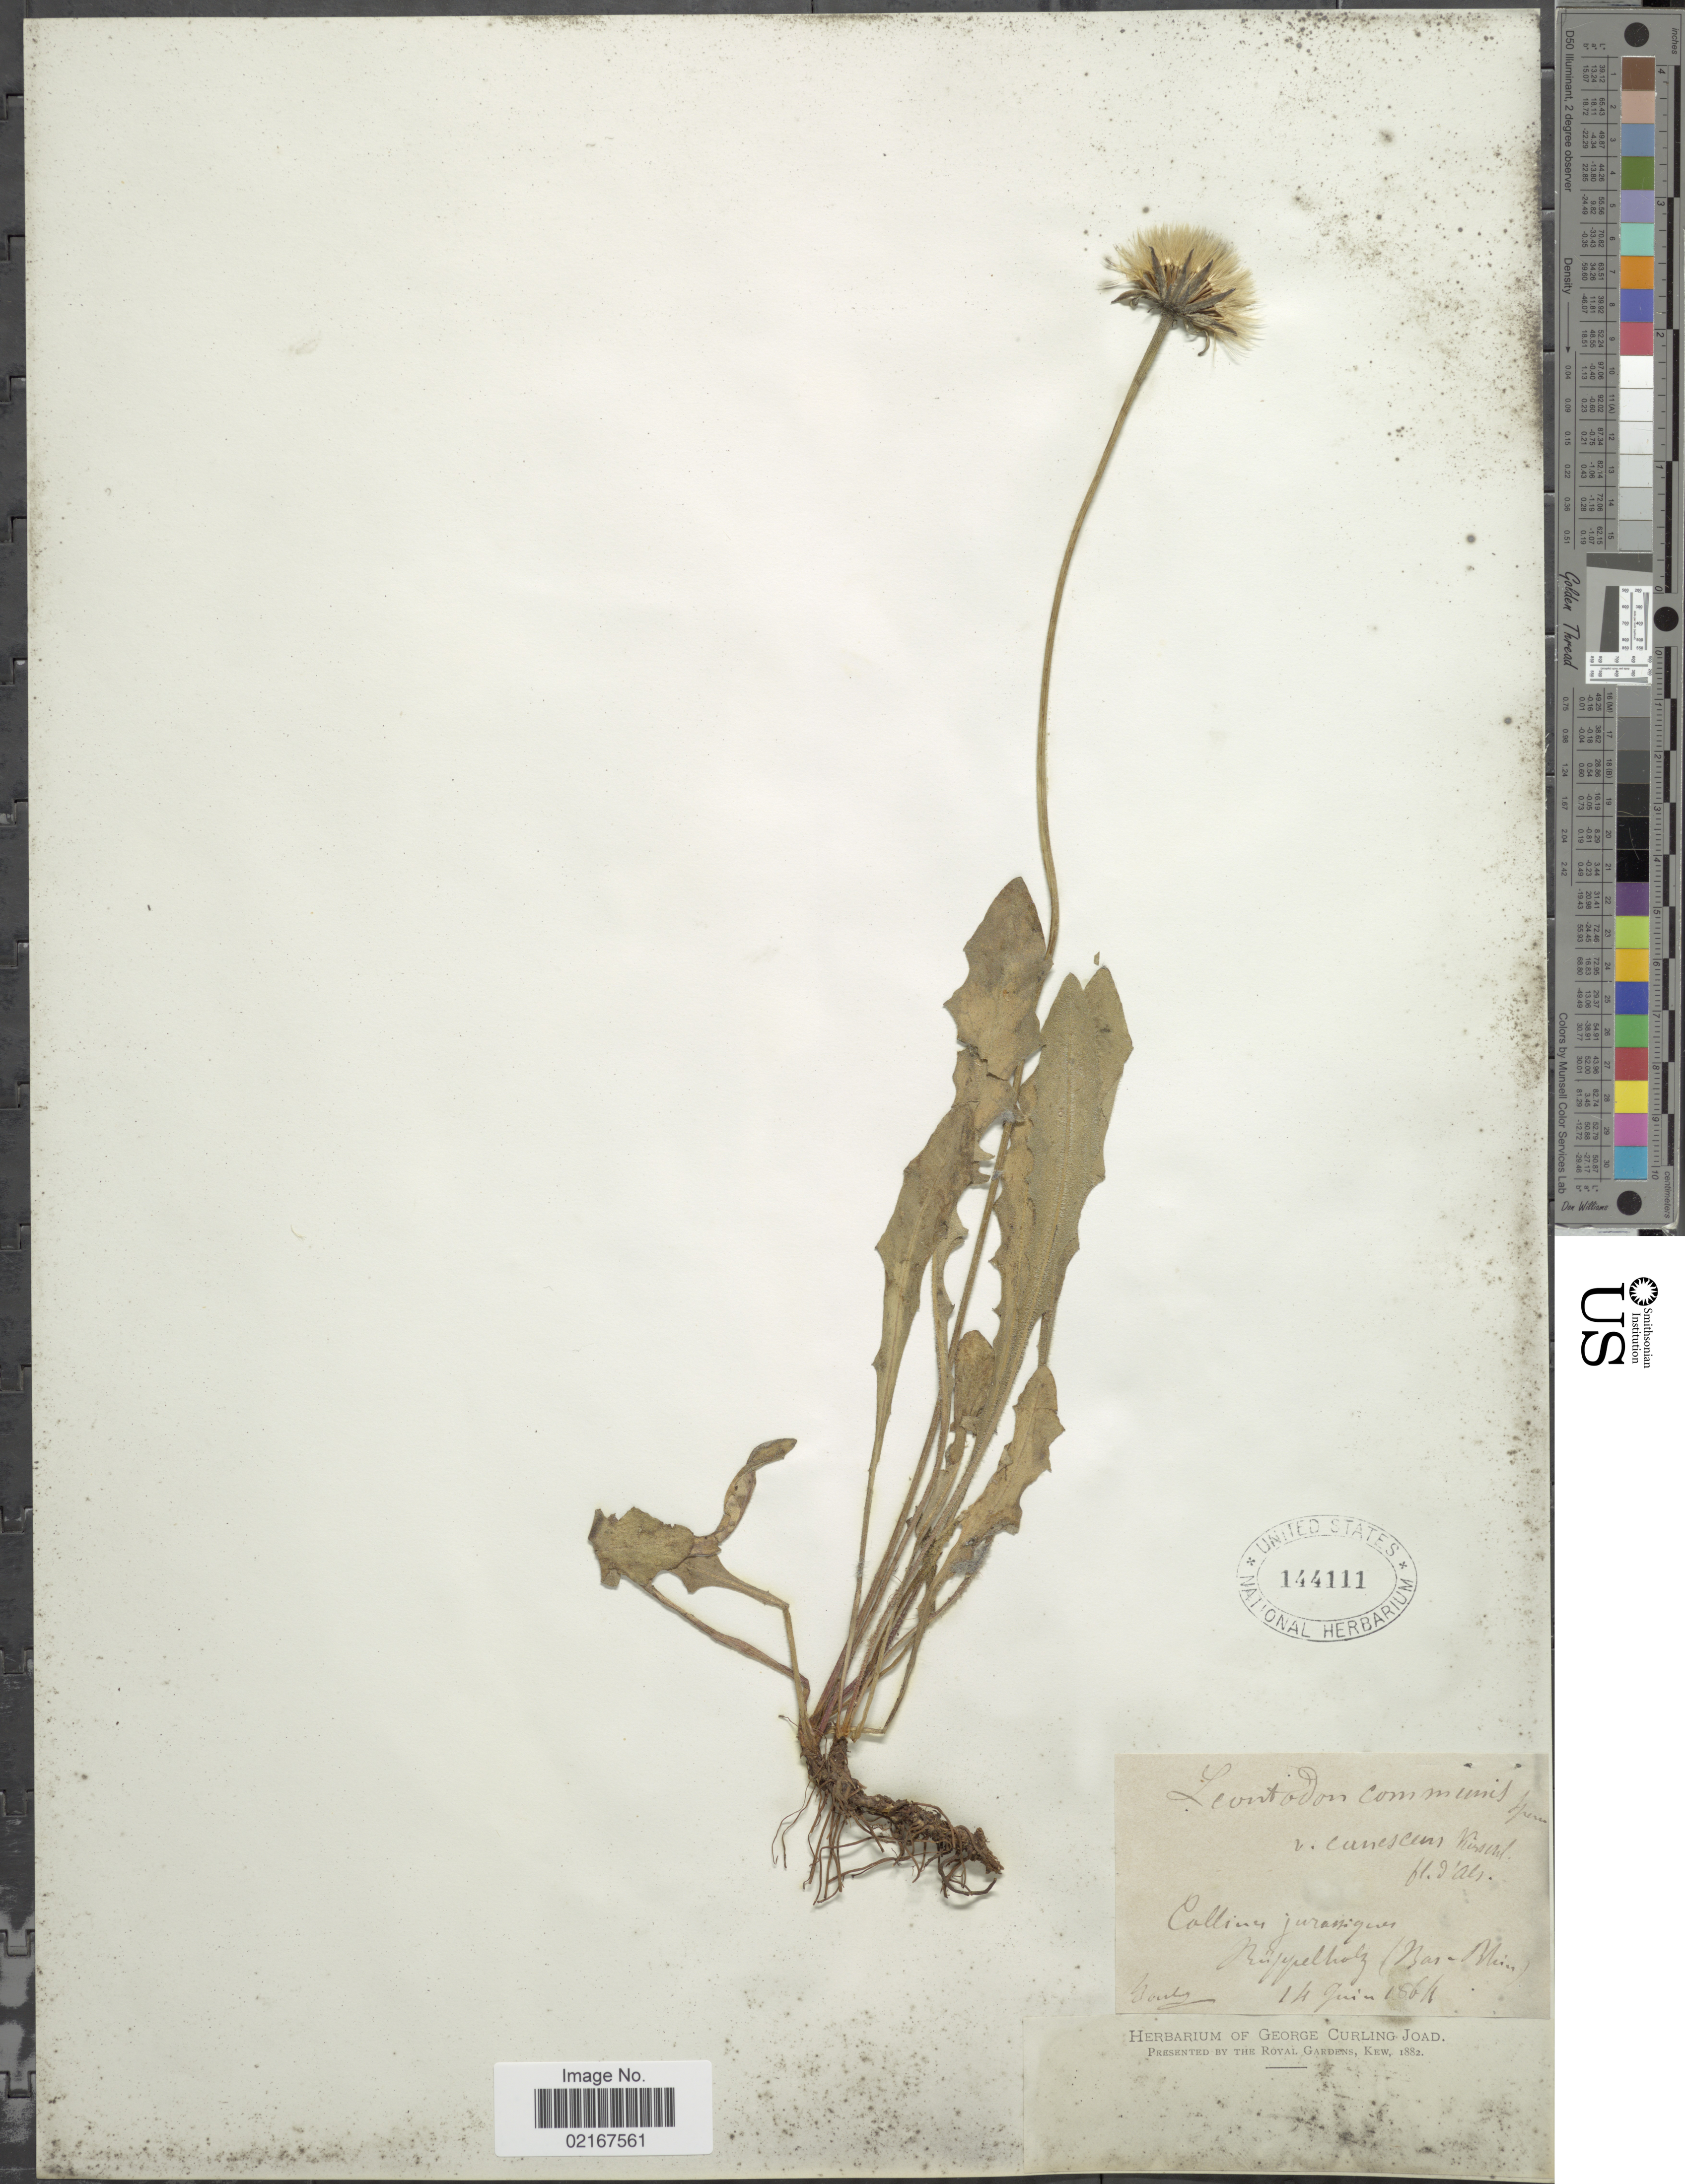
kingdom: Plantae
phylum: Tracheophyta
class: Magnoliopsida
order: Asterales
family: Asteraceae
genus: Leontodon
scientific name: Leontodon sp.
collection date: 1864-06-14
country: France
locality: Ruppelholz (Bas-Rhein)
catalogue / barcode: US 144111